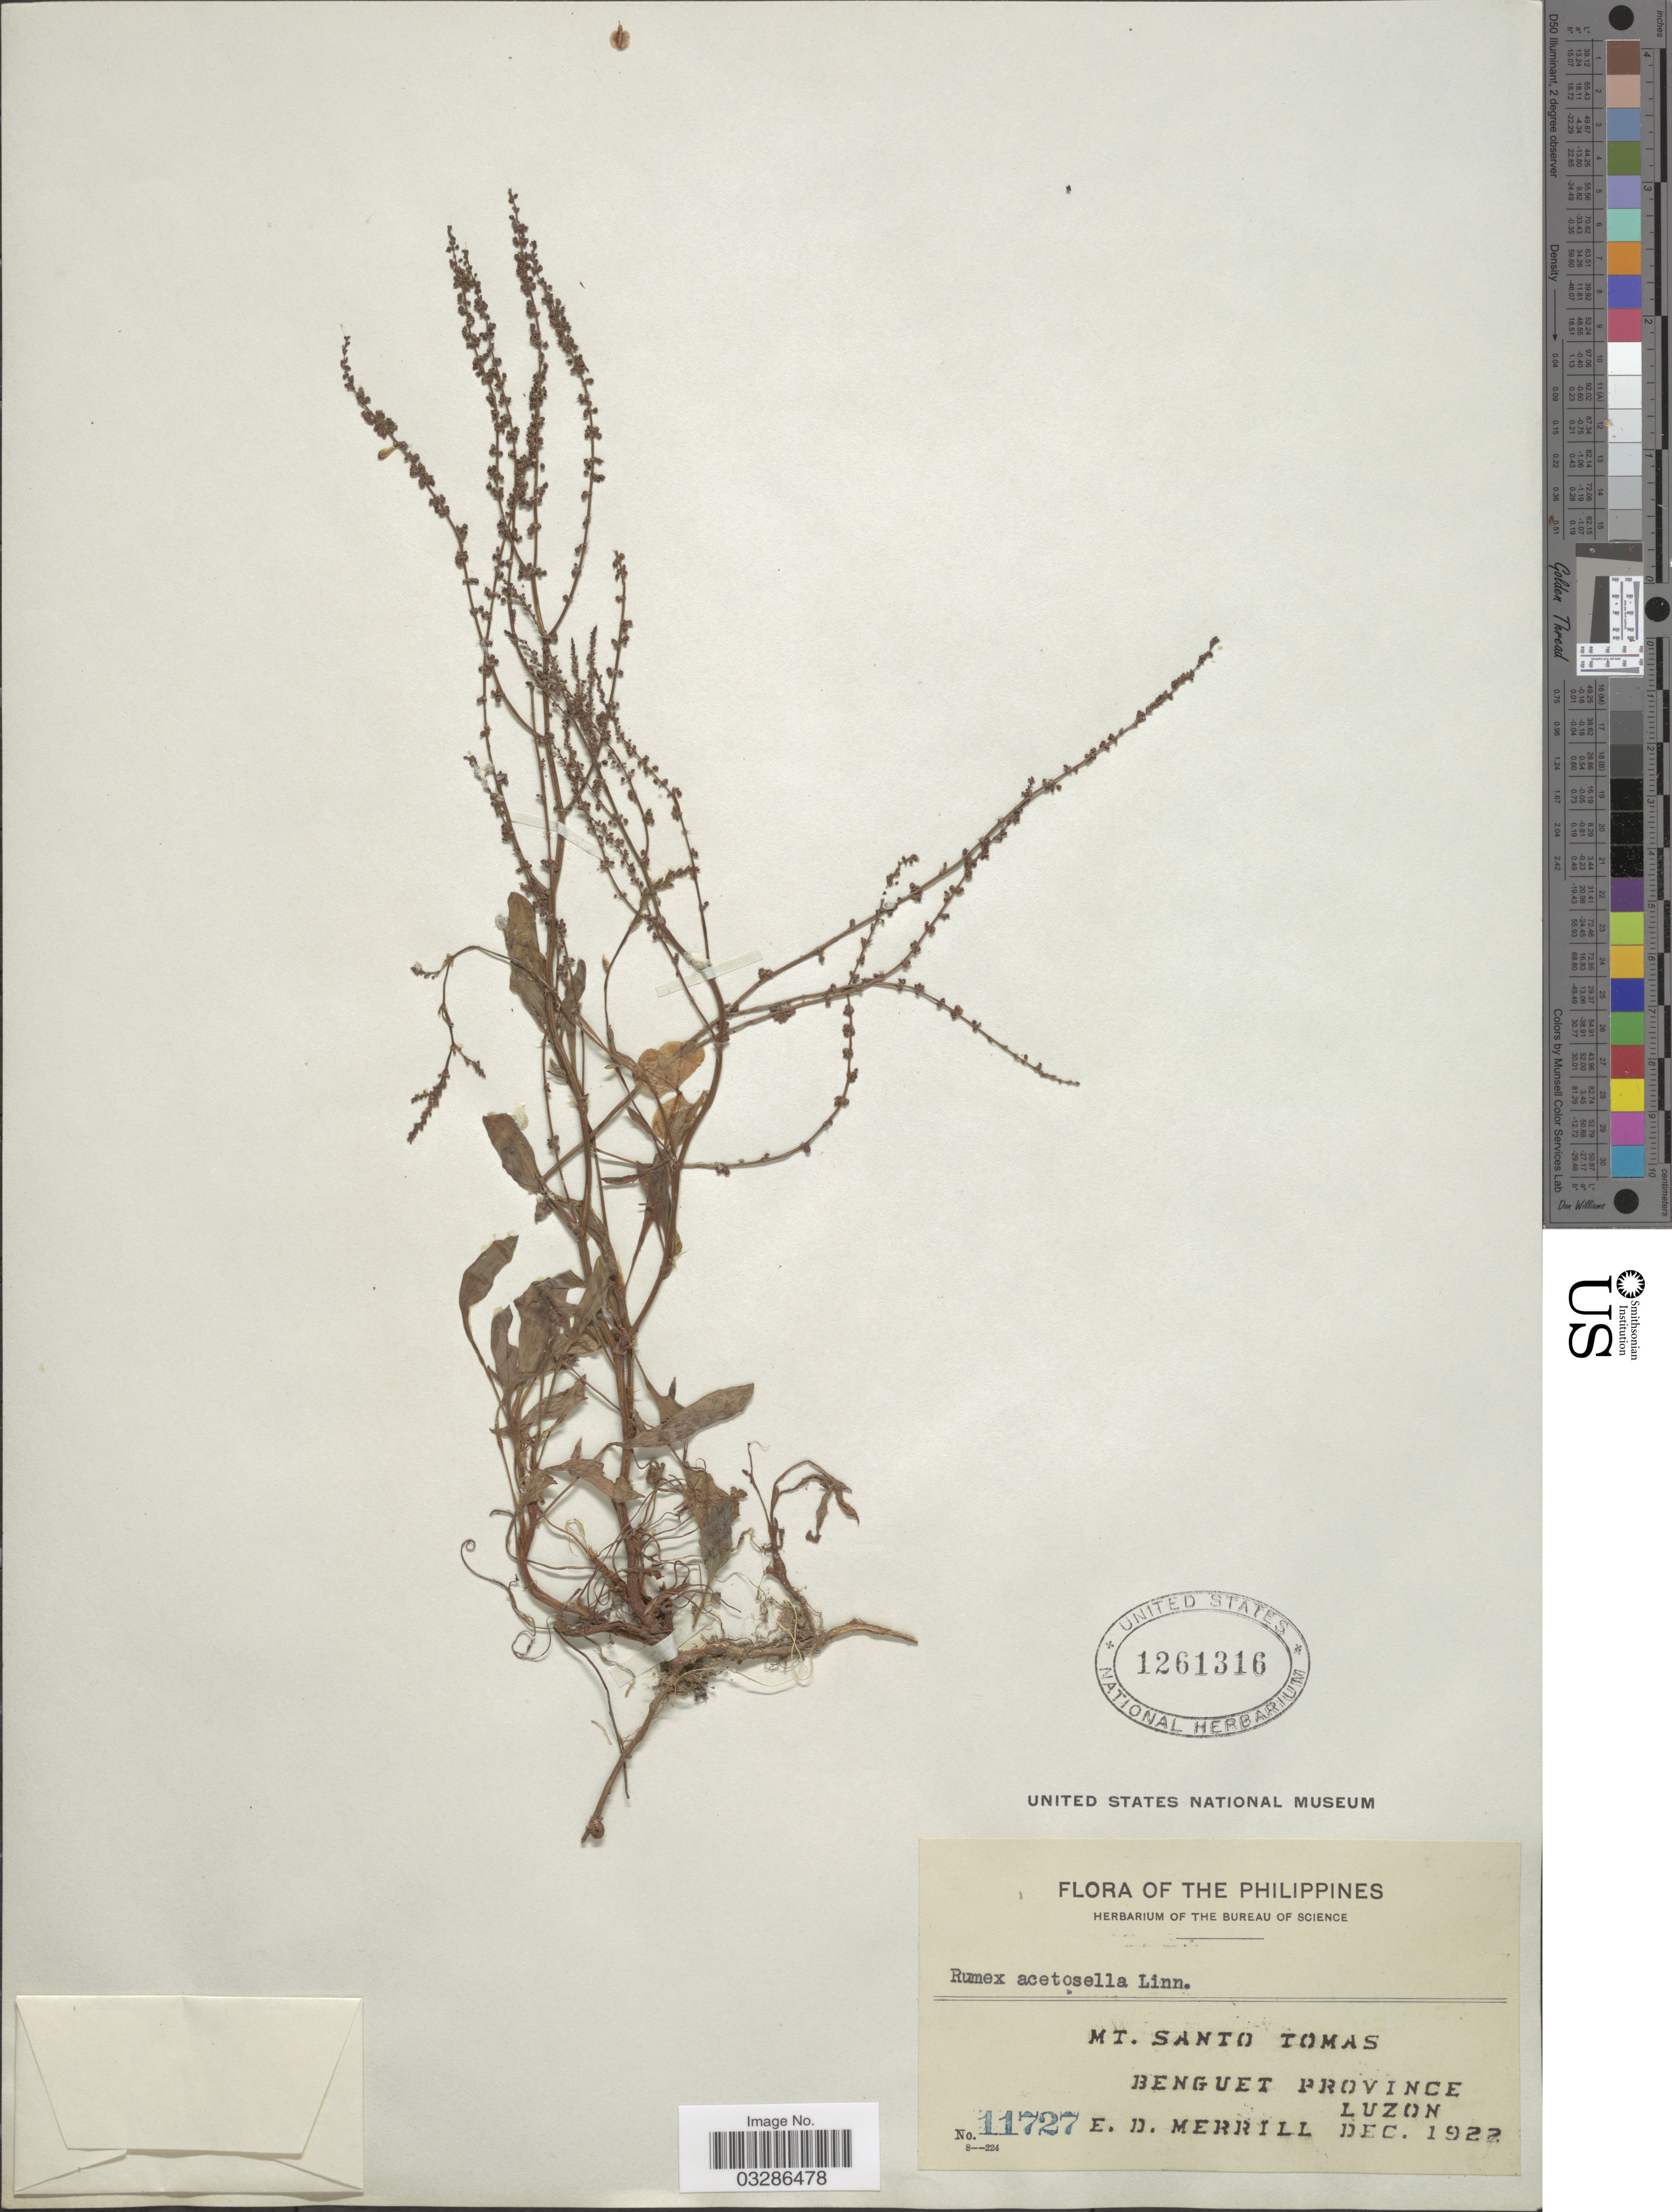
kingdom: Plantae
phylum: Tracheophyta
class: Magnoliopsida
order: Caryophyllales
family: Polygonaceae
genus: Rumex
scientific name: Rumex acetosella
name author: L.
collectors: E. D. Merrill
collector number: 11727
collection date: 1922-12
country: Philippines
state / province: Cordillera (Administrative Region)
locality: Mt. Santo Tomas, Benguet Province, Luzon.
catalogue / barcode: US 1261316